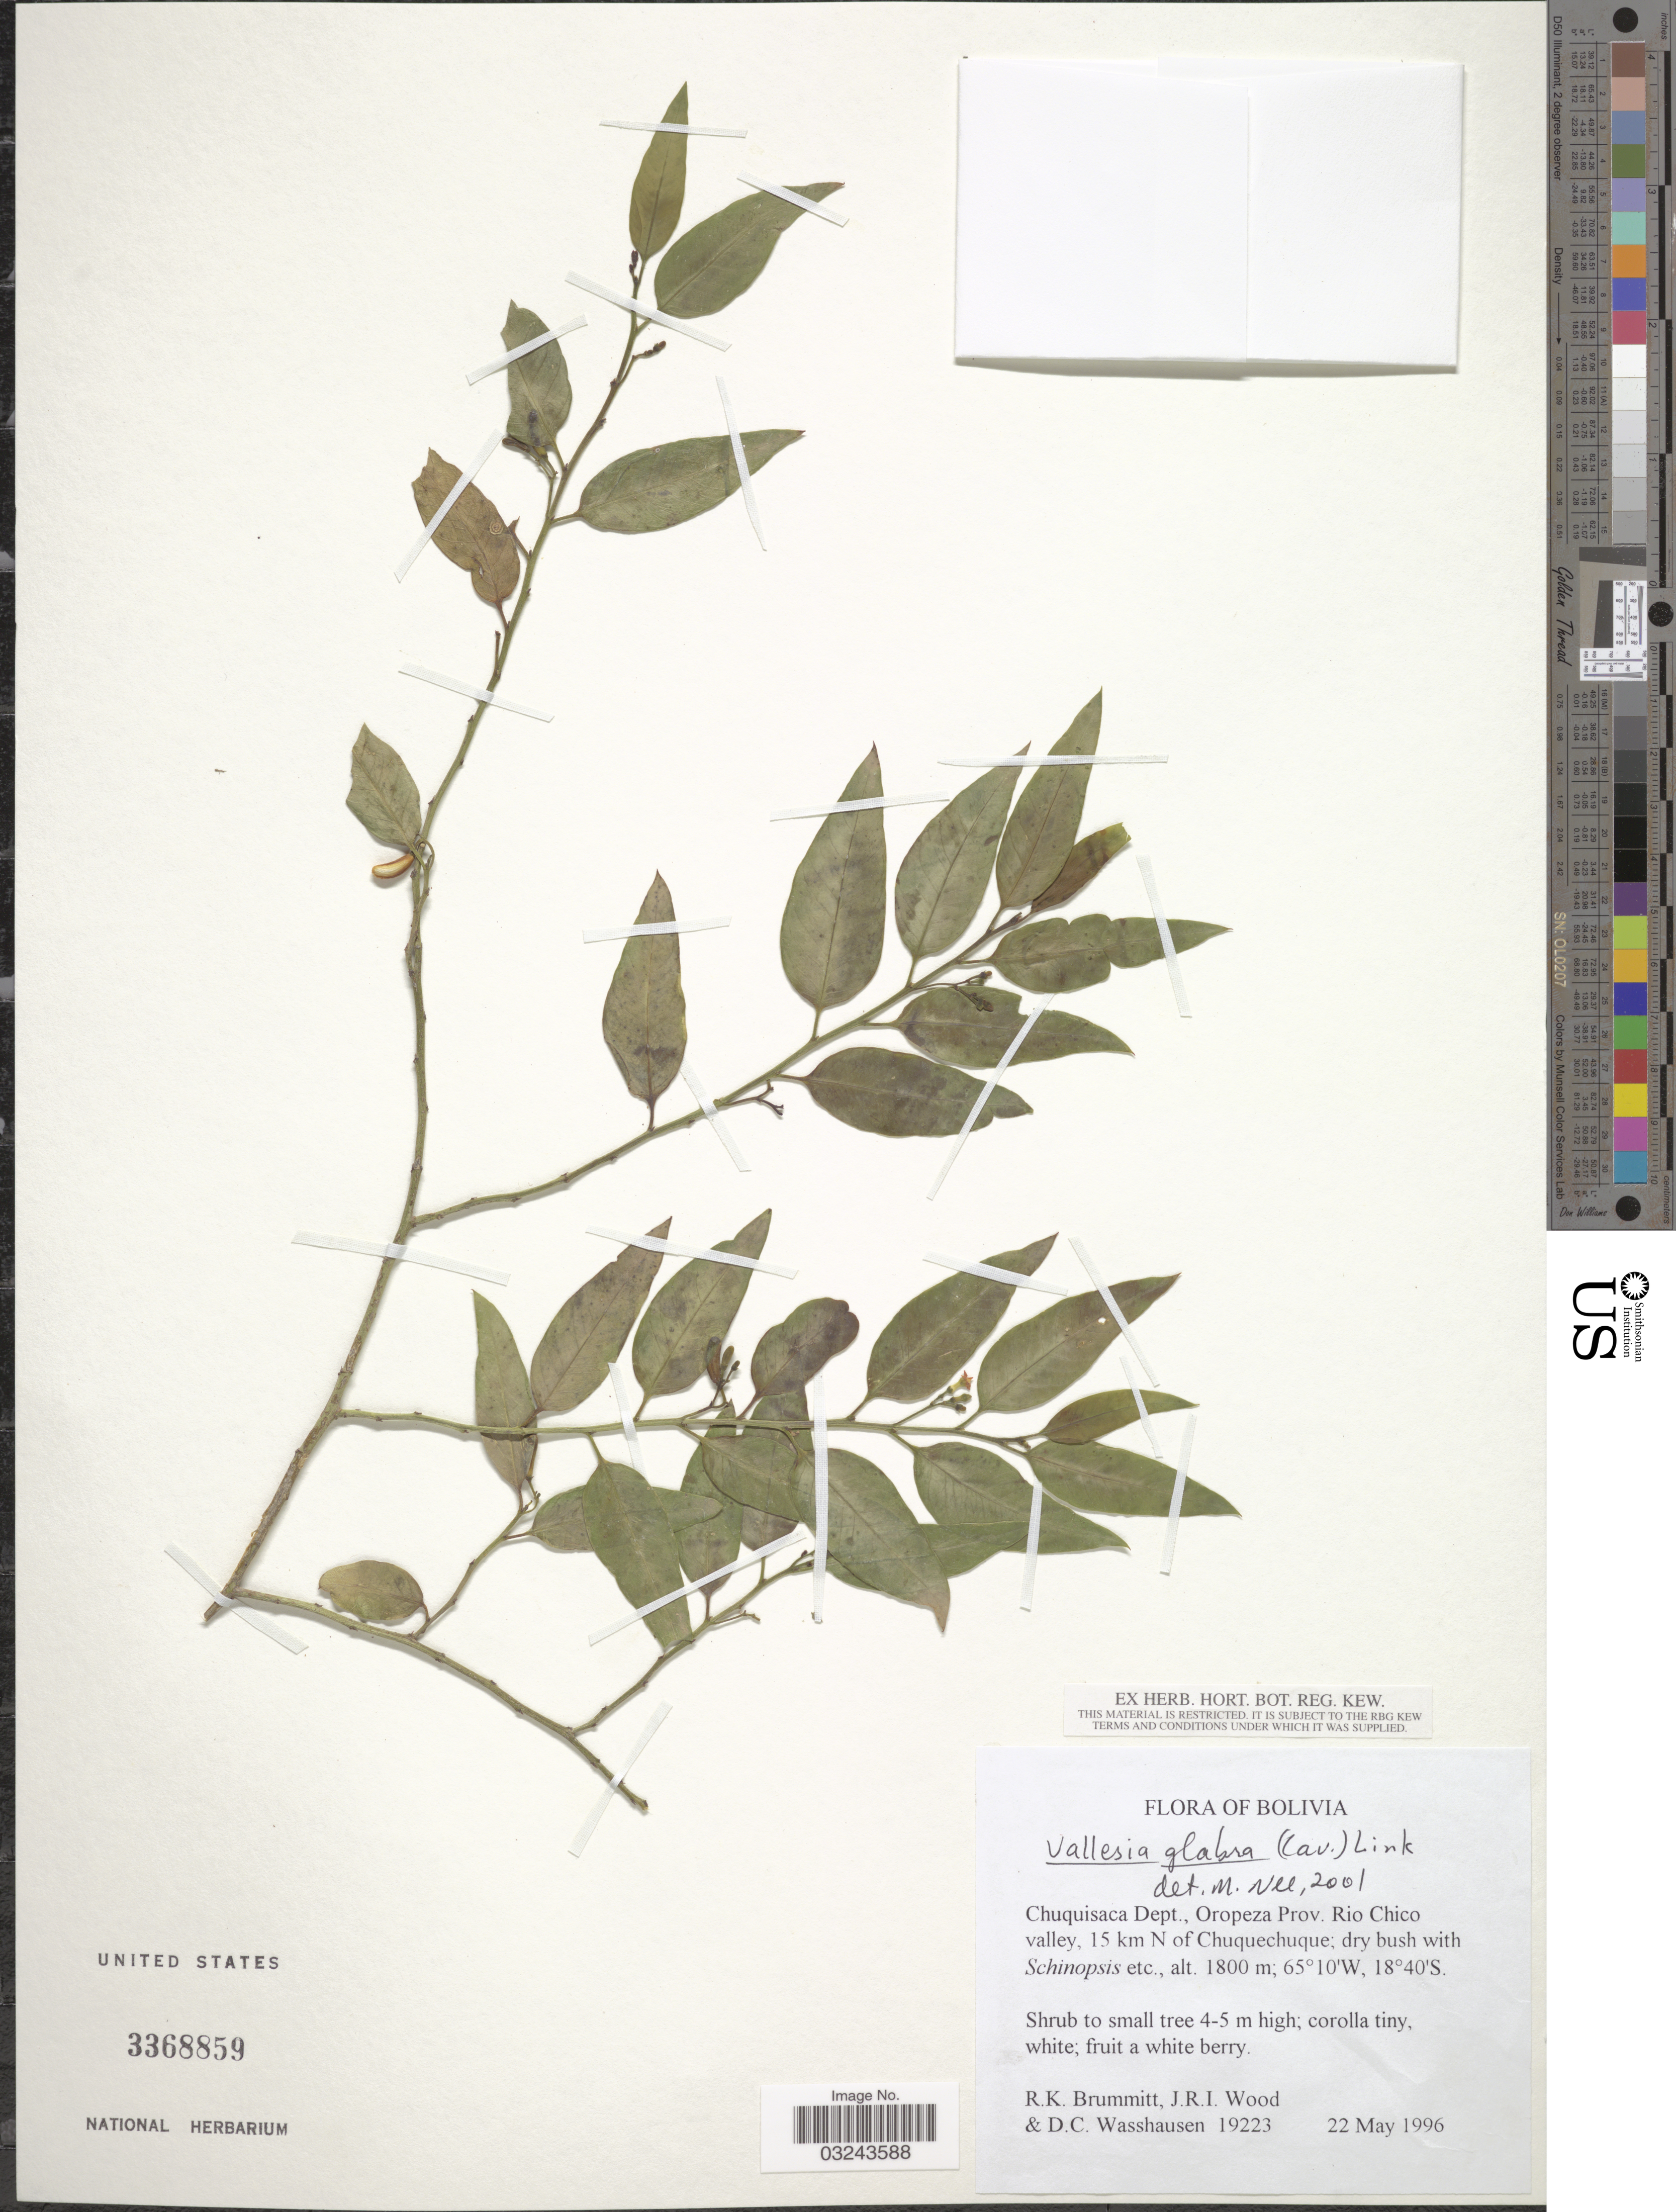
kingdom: Plantae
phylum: Tracheophyta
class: Magnoliopsida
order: Gentianales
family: Apocynaceae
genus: Vallesia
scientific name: Vallesia glabra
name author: (Cav.) Link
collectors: R. K. Brummitt, J. R. I. Wood & D. C. Wasshausen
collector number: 19223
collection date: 1996-05-22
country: Bolivia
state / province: Chuquisaca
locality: Chuquisaca Dept., Oropeza Prov. Rio Chico valley, 15 km N of Chuquechuque.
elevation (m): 1800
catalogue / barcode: US 3368859